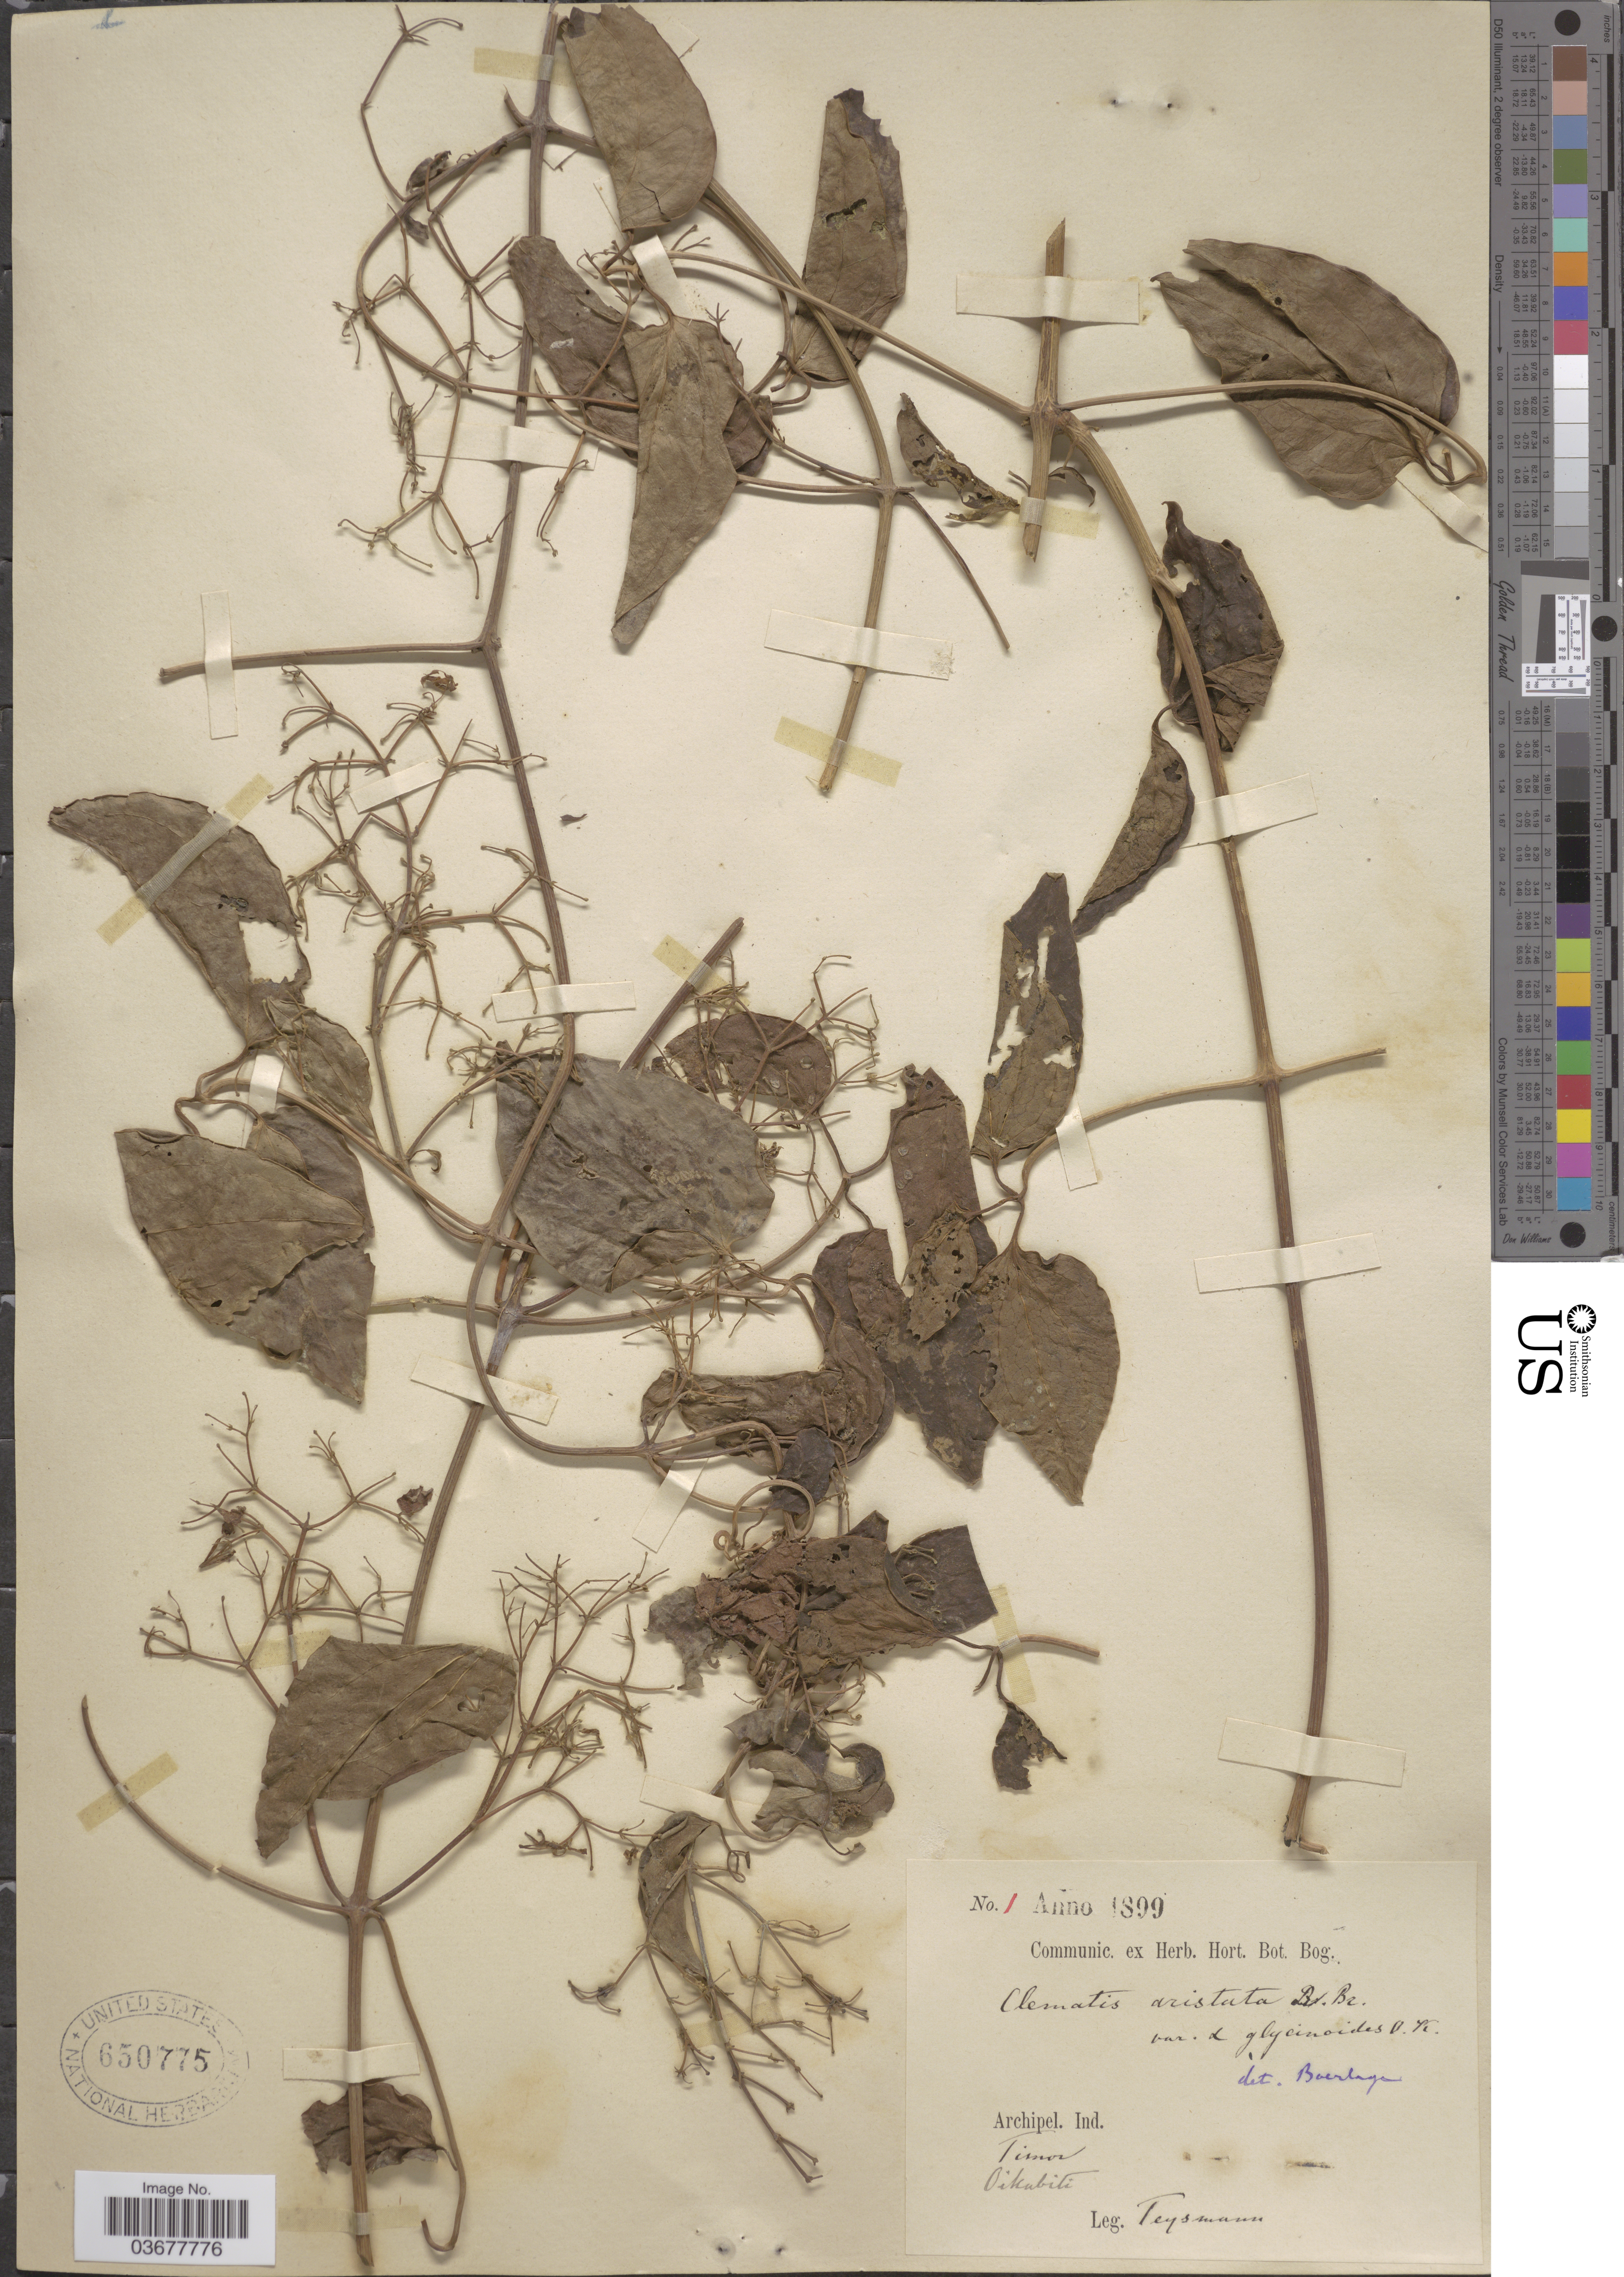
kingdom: Plantae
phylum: Tracheophyta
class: Magnoliopsida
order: Ranunculales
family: Ranunculaceae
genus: Clematis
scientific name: Clematis aristata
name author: R. Br. ex Ker Gawl.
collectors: Teysmann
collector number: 1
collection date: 1899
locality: Archipel. Ind. Timor Oikabiti [interpreted].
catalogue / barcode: US 650775